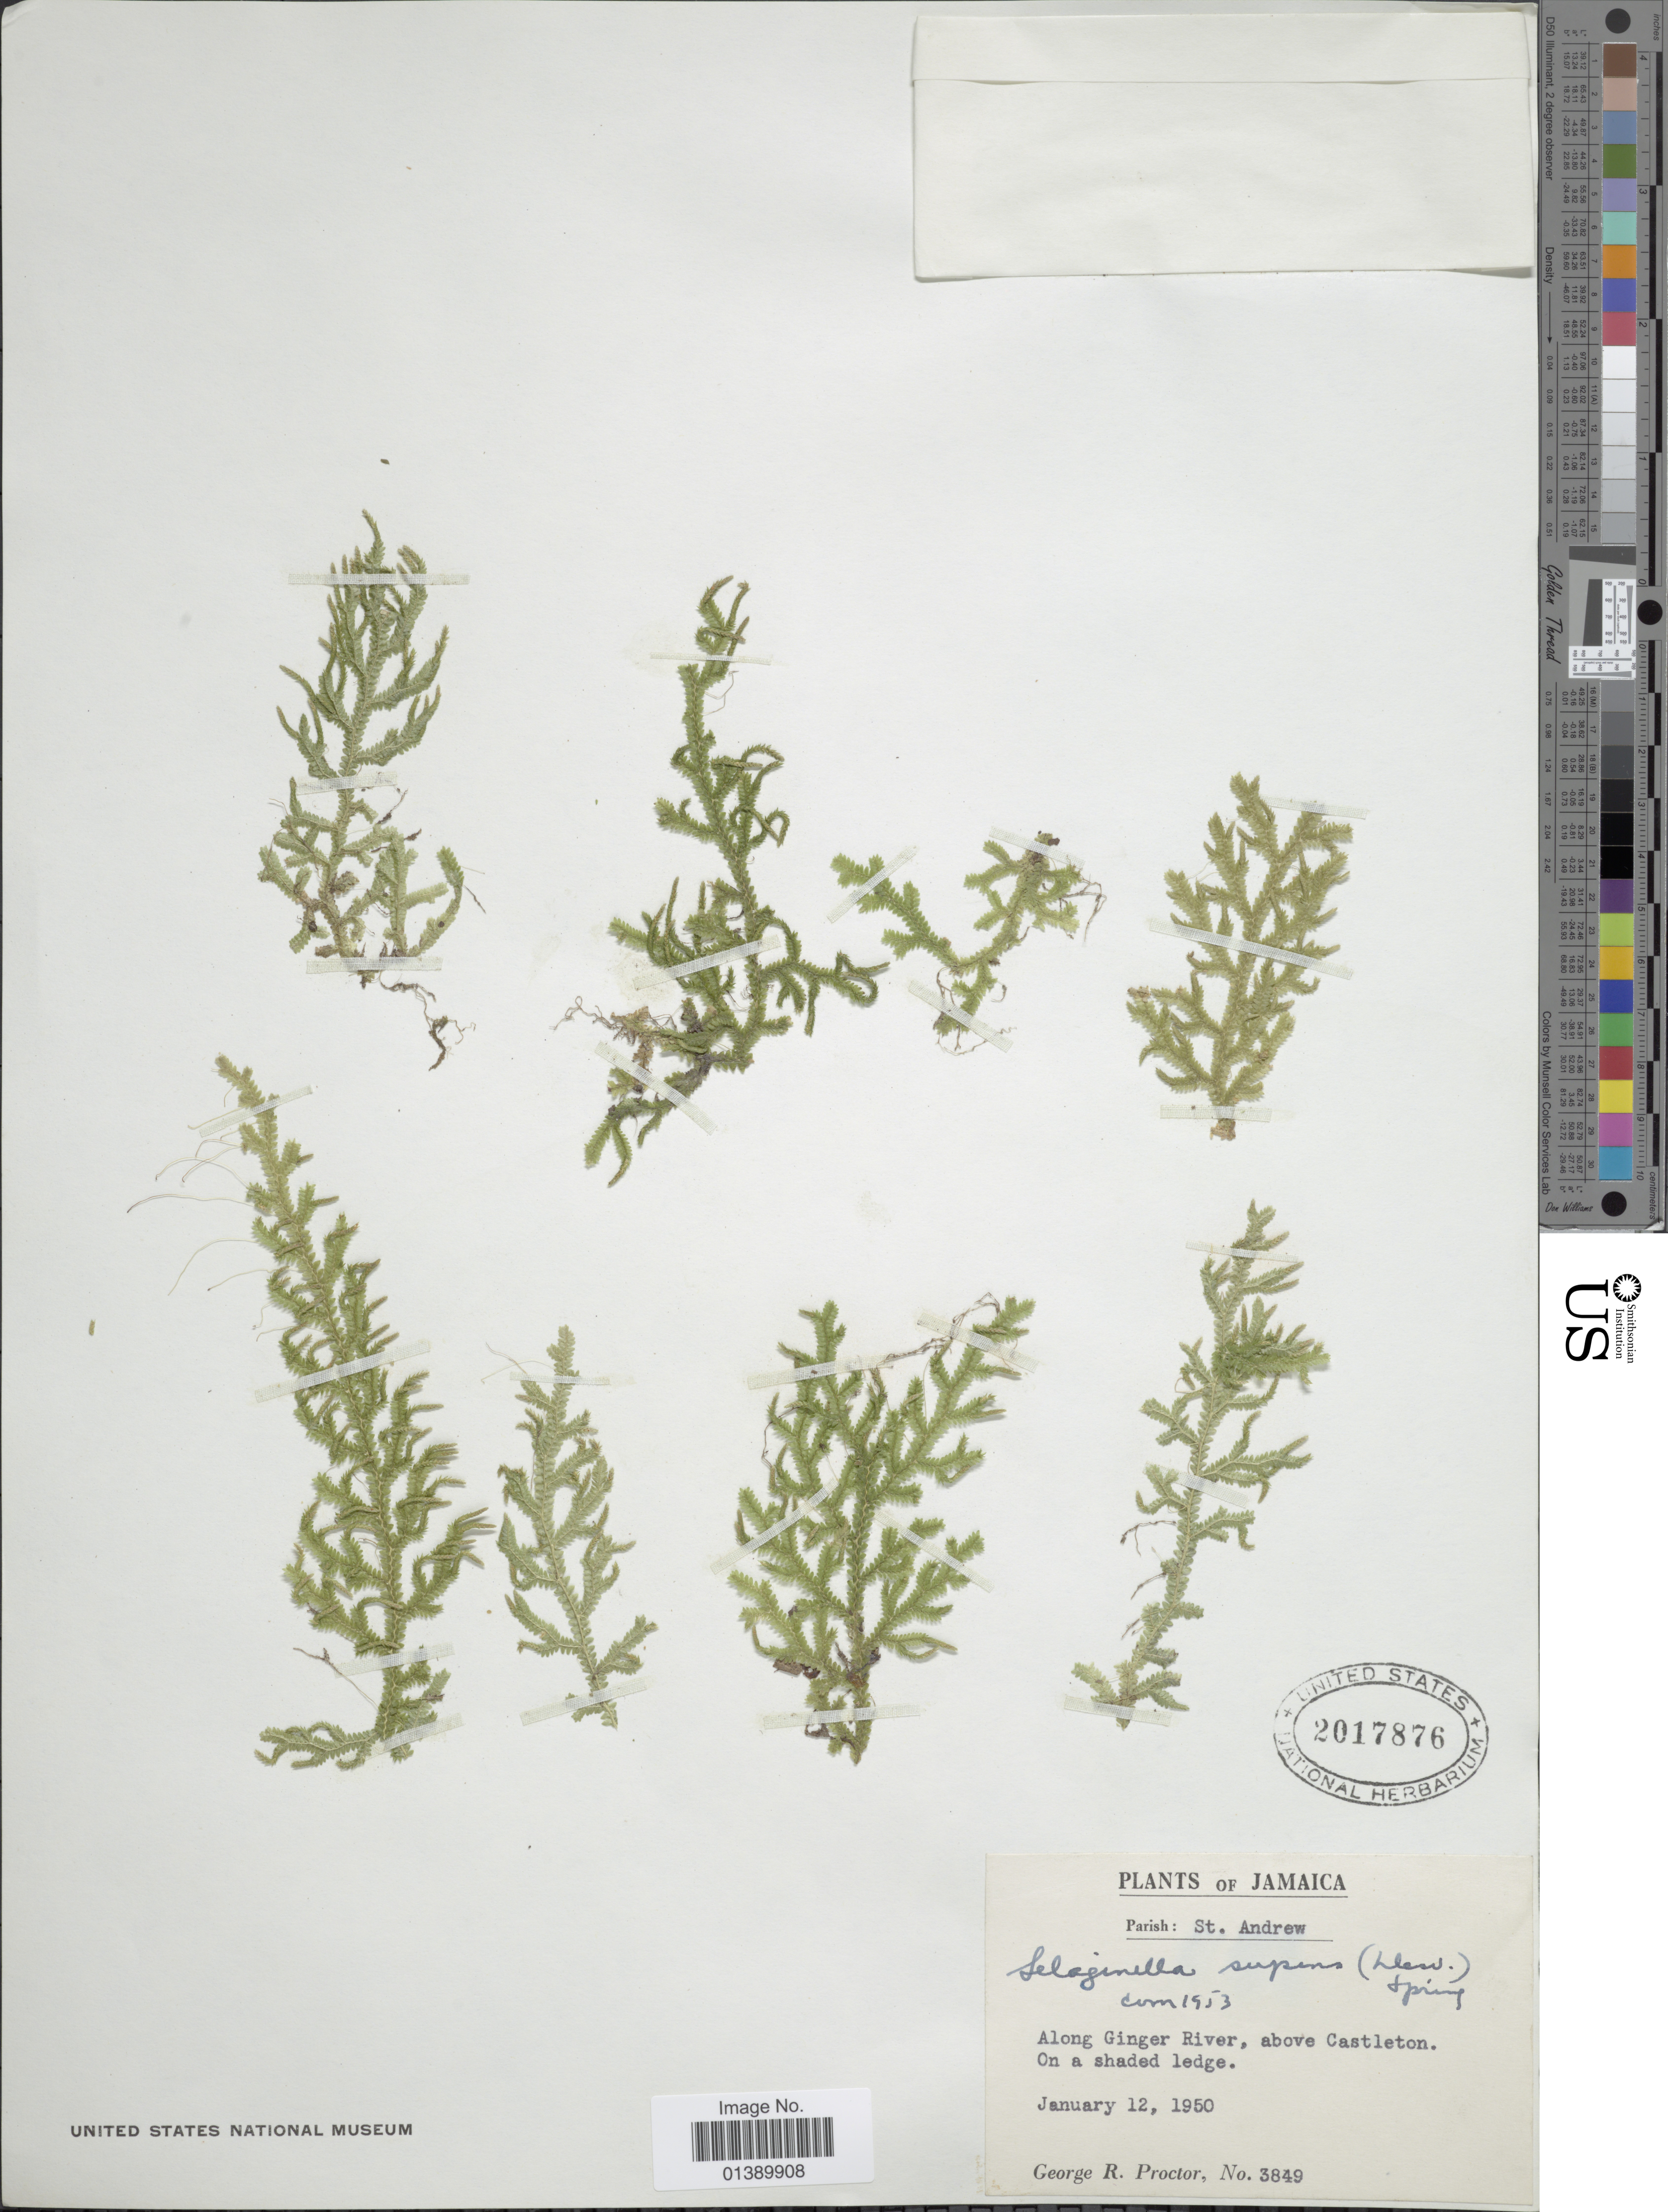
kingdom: Plantae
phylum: Tracheophyta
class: Lycopodiopsida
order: Selaginellales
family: Selaginellaceae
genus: Selaginella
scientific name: Selaginella serpens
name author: (Desv. ex Poir.) Spring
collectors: G. R. Proctor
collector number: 3849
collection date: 1950-01-12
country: Jamaica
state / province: Saint Andrew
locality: Along Ginger River, above Castleton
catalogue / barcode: US 2017876